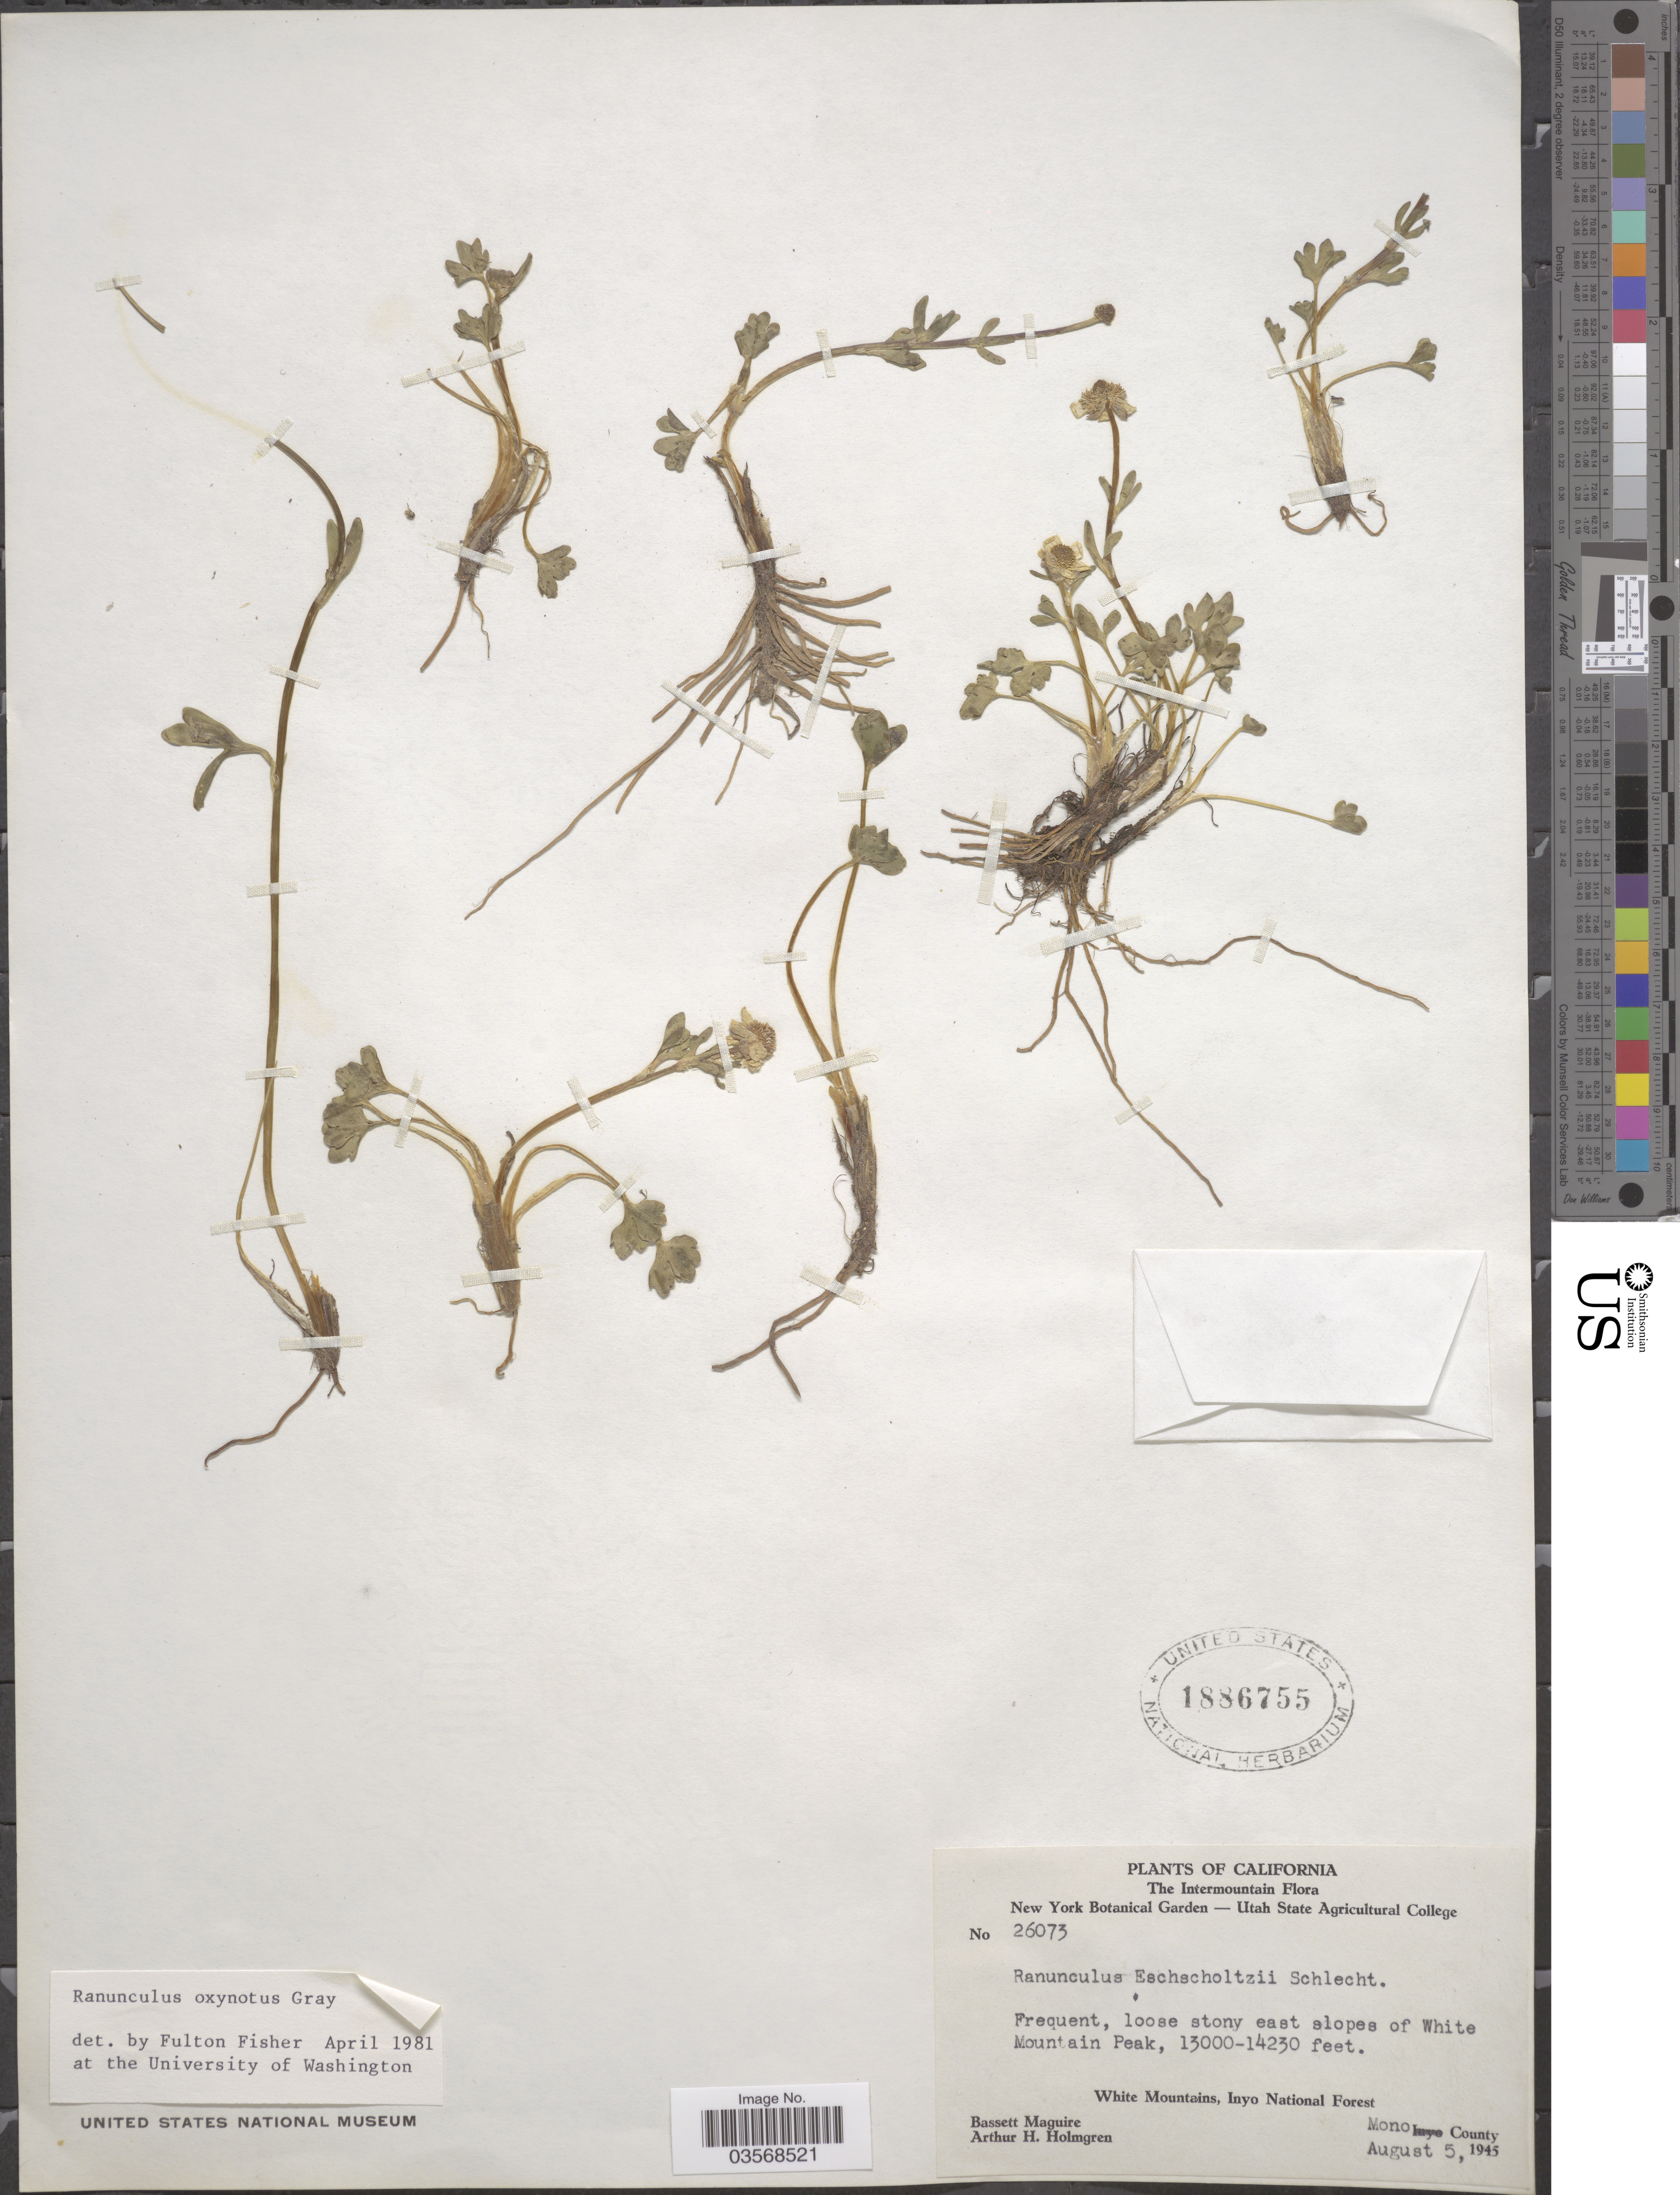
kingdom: Plantae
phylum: Tracheophyta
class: Magnoliopsida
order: Ranunculales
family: Ranunculaceae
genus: Ranunculus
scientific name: Ranunculus oxynotus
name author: A. Gray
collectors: B. Maguire & A. H. Holmgren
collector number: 26073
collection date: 1945-08-05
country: United States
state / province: California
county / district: Mono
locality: The Intermountain. Loose stony east slopes of White Mountain Peak. White Mountains, Inyo National Forest. Mono County.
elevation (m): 3962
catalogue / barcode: US 1886755